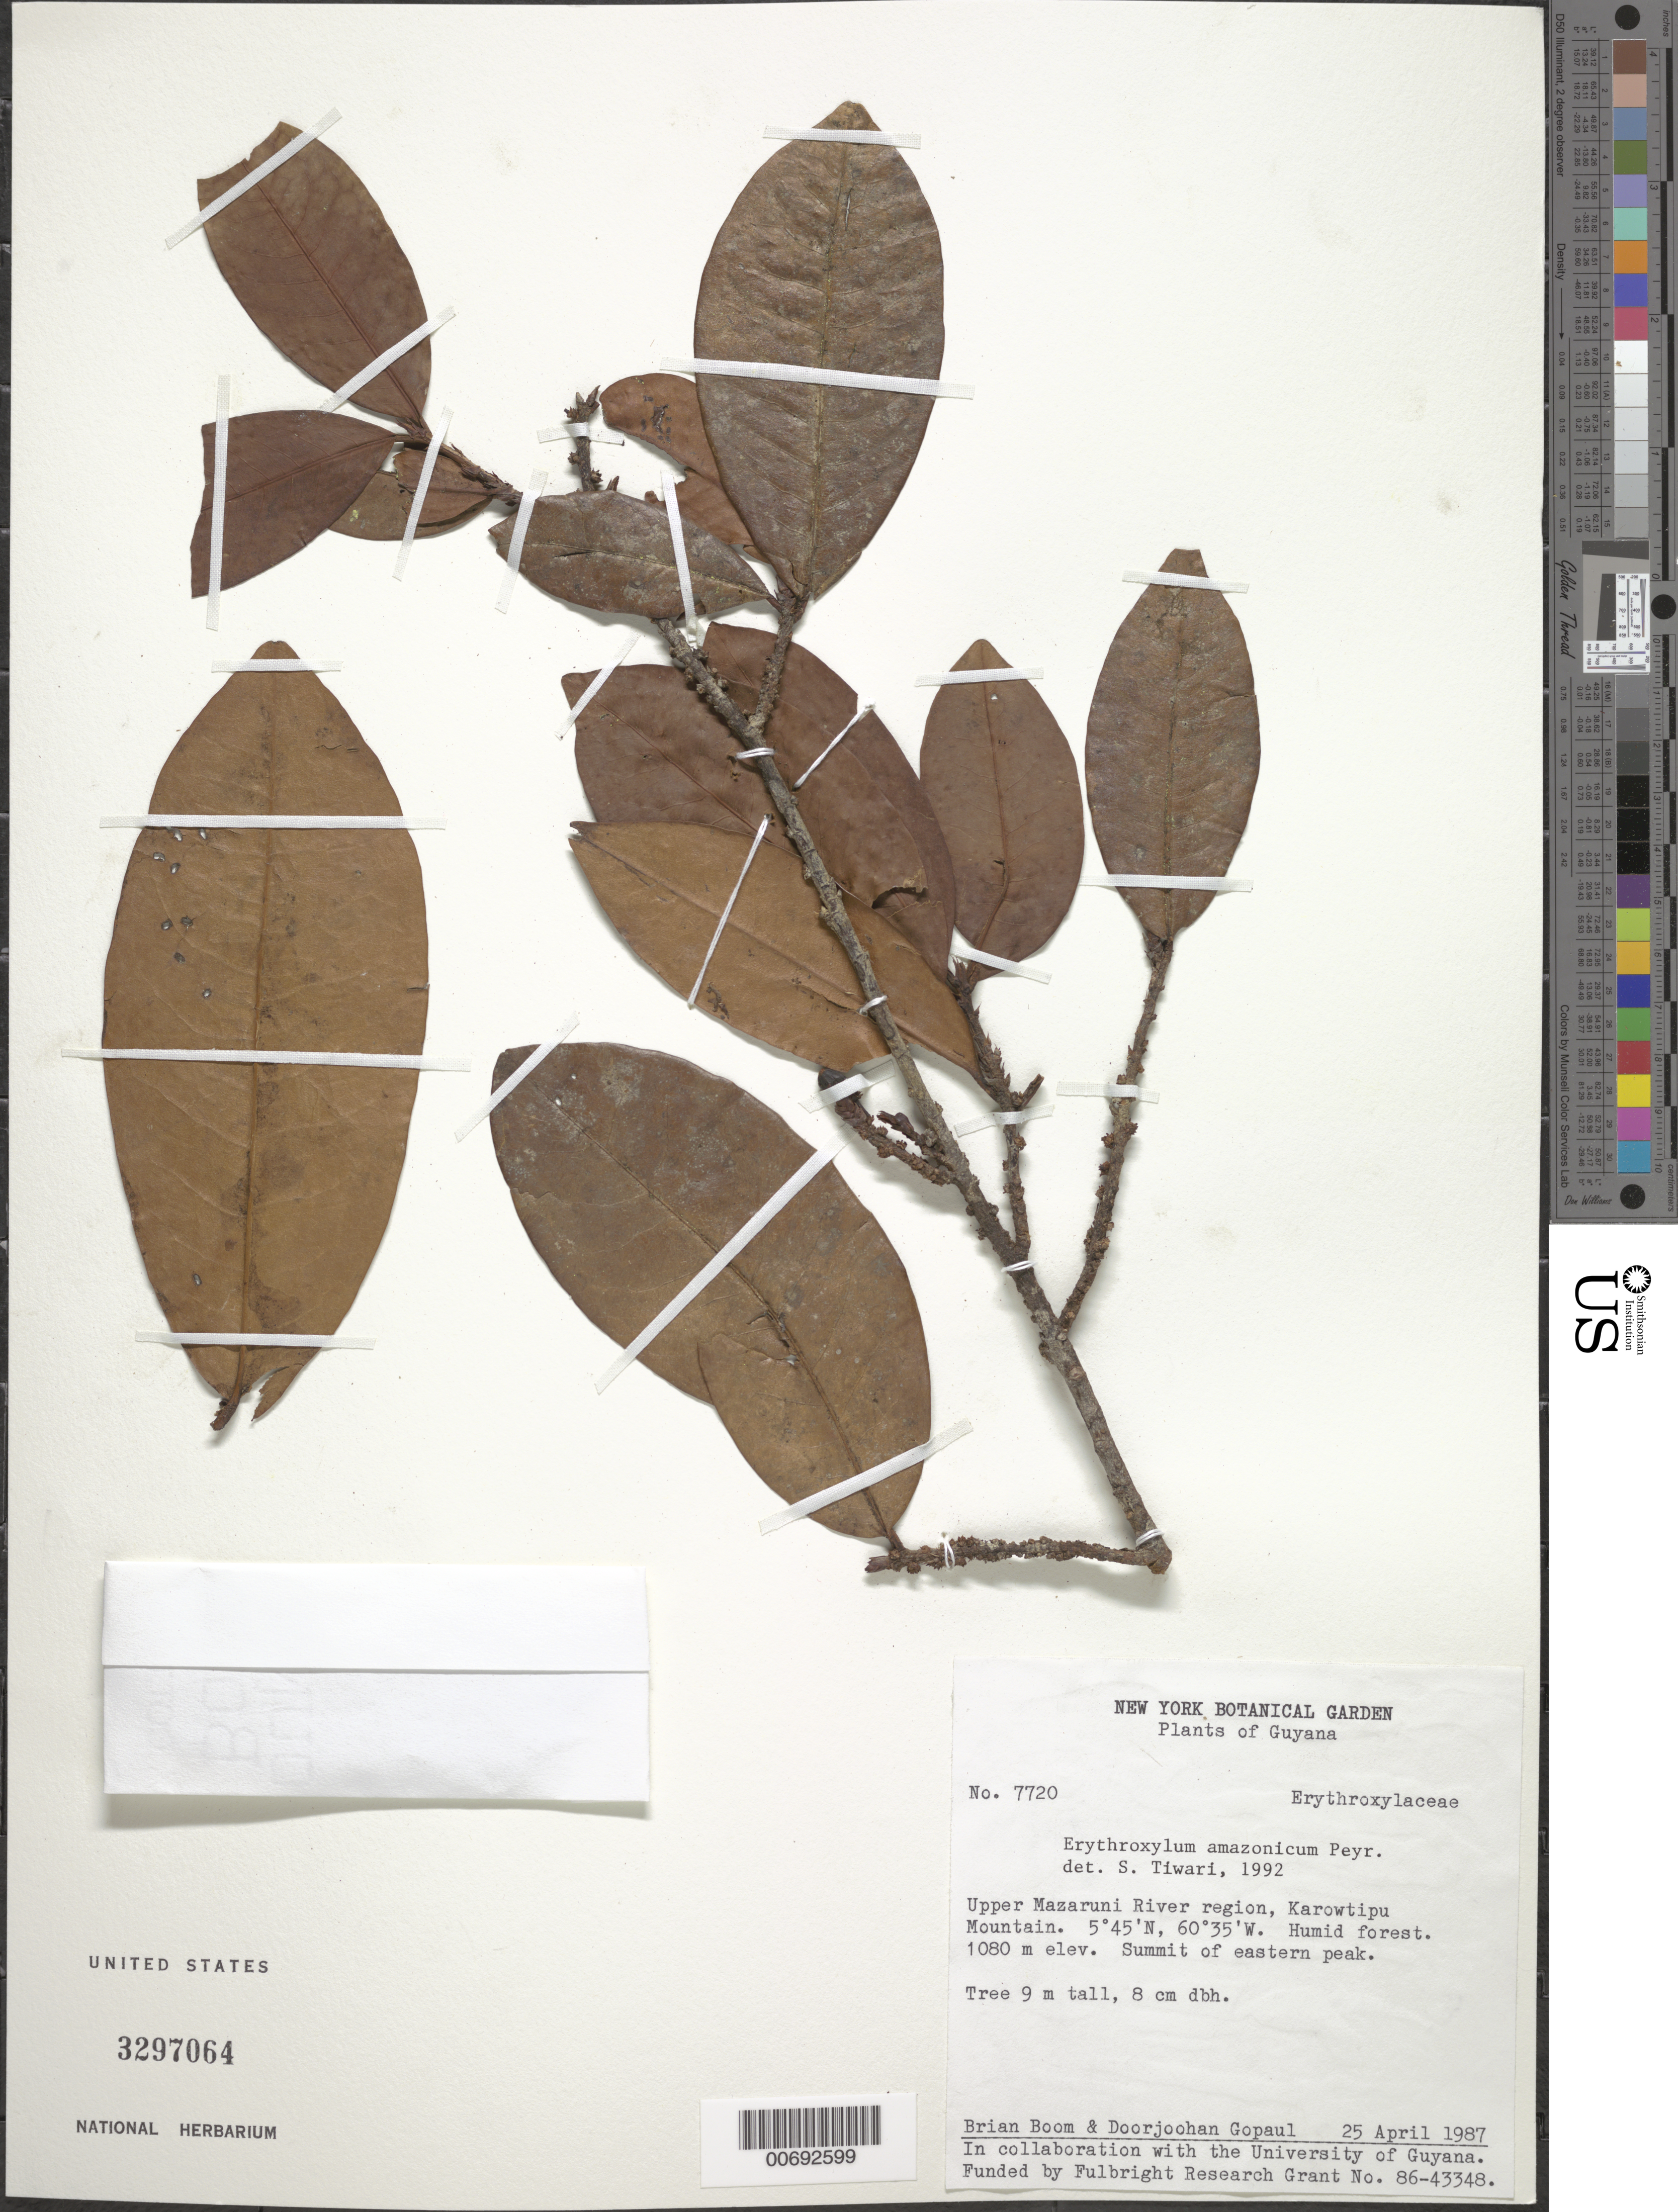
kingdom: Plantae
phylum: Tracheophyta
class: Magnoliopsida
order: Malpighiales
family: Erythroxylaceae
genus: Erythroxylum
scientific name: Erythroxylum amazonicum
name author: Peyr.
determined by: Tiwari, S.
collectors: B. M. Boom & D. Gopaul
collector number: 7720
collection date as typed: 25-Apr-87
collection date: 1987-04-25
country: Guyana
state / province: Cuyuni-Mazaruni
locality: Karowtipu Mt., upper Mazaruni R. region; summit of E peak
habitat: Humid forest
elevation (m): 1080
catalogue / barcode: US 3297064